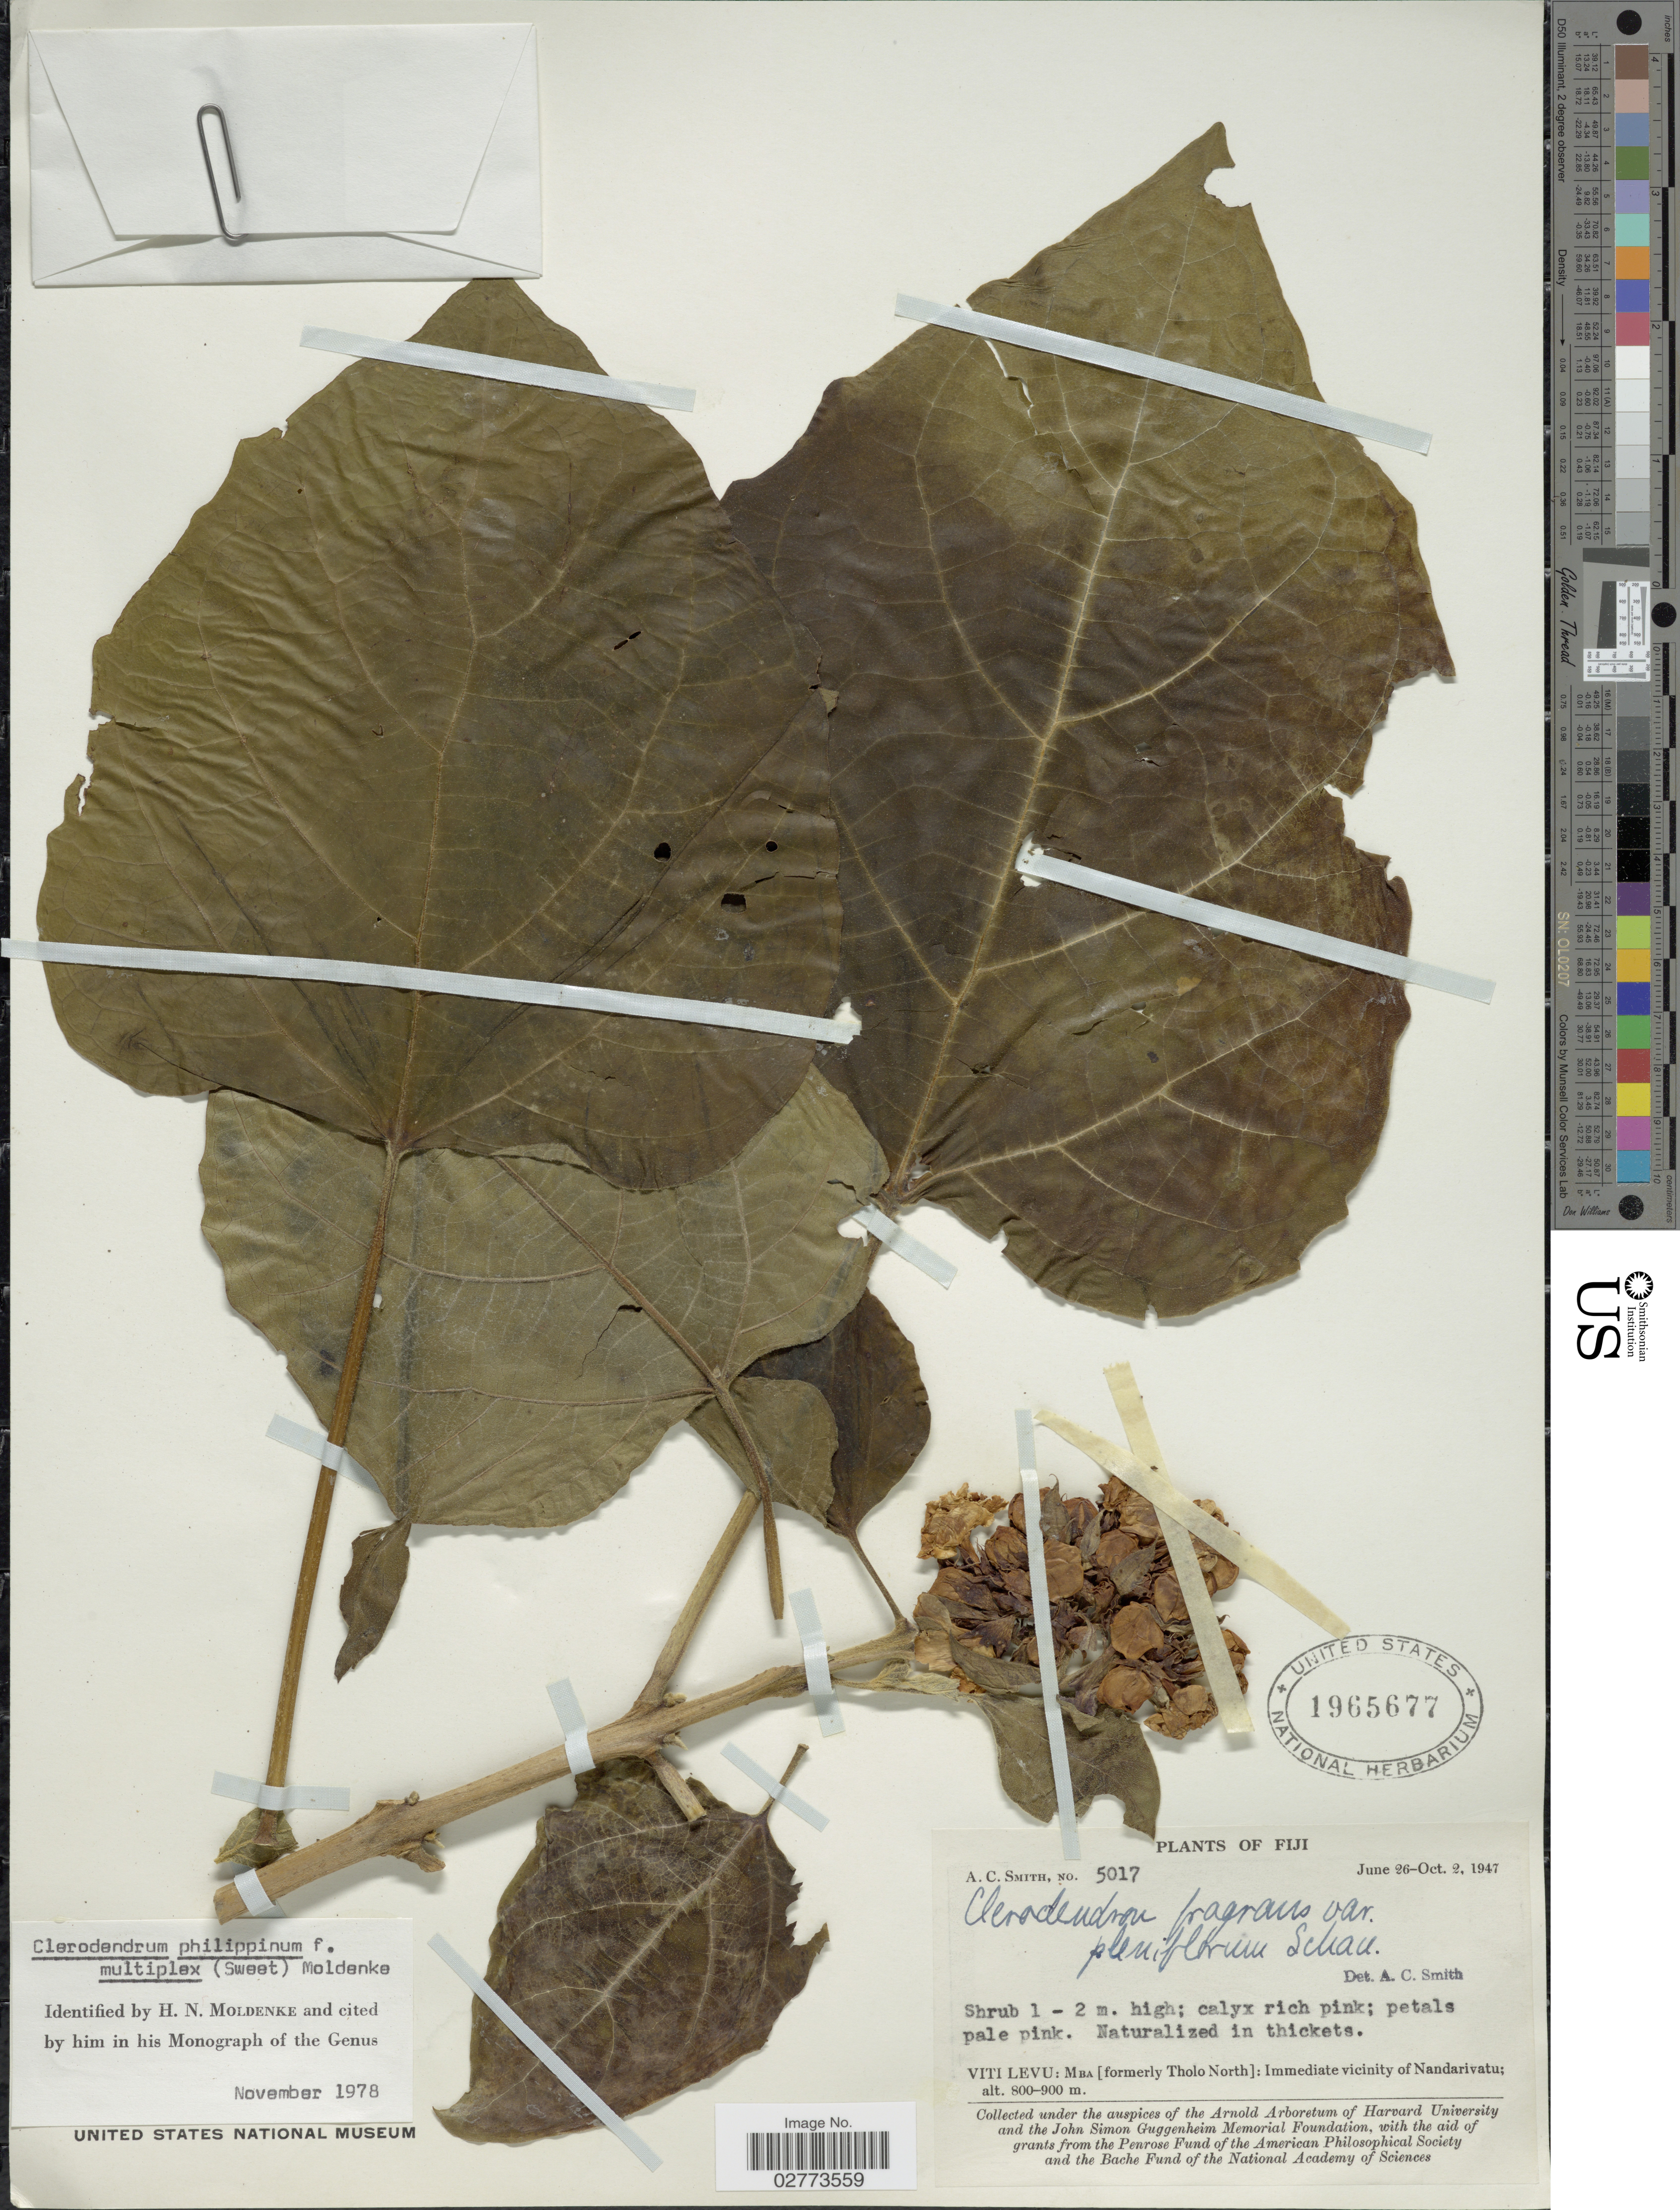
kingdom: Plantae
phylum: Tracheophyta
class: Magnoliopsida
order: Lamiales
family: Lamiaceae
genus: Clerodendrum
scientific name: Clerodendrum philippinum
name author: Schauer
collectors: A. C. Smith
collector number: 5017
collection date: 1947-06-26/1947-10-02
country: Fiji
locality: VITI LEVU: Mba [formerly Tholo North]: Immediate vicinity of Nandarivatu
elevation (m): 800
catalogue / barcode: US 1965677